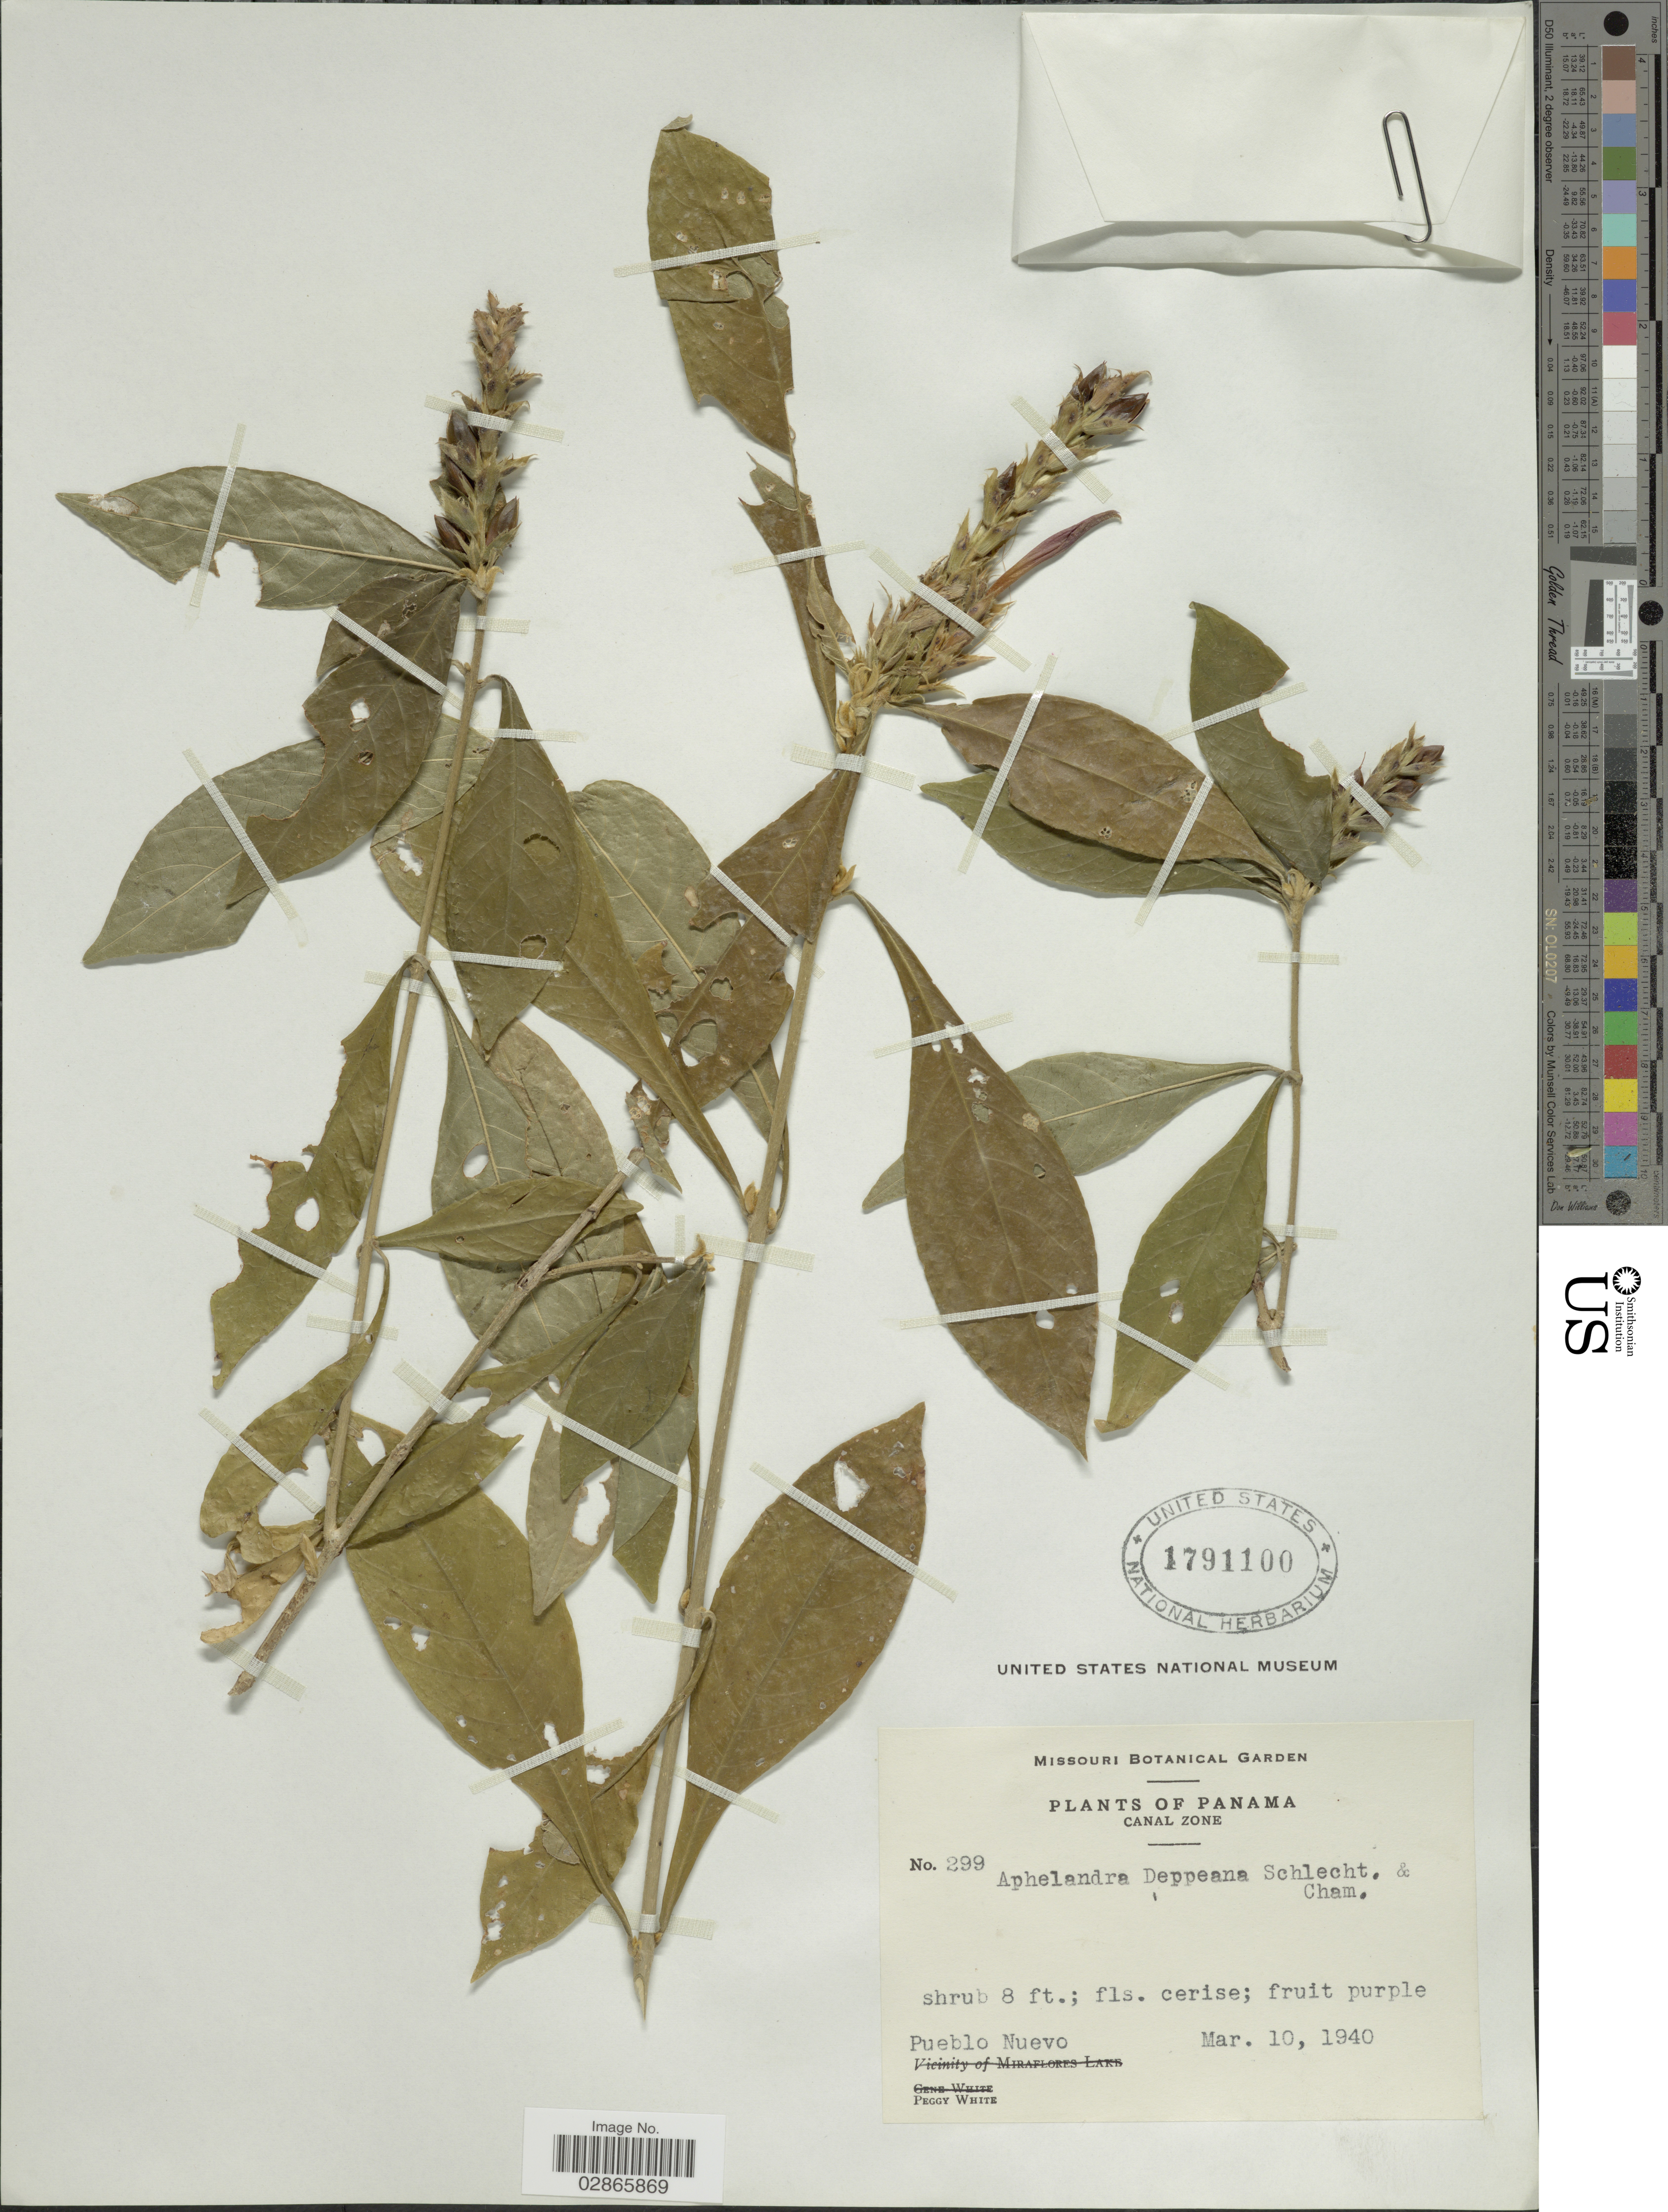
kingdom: Plantae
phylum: Tracheophyta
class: Magnoliopsida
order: Lamiales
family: Acanthaceae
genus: Aphelandra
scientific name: Aphelandra deppeana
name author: Schltdl. & Cham.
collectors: P. White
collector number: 299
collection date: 1940-03-10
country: Panama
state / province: Colón / Panamá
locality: Canal Zone. Pueblo Nuevo.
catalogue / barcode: US 1791100